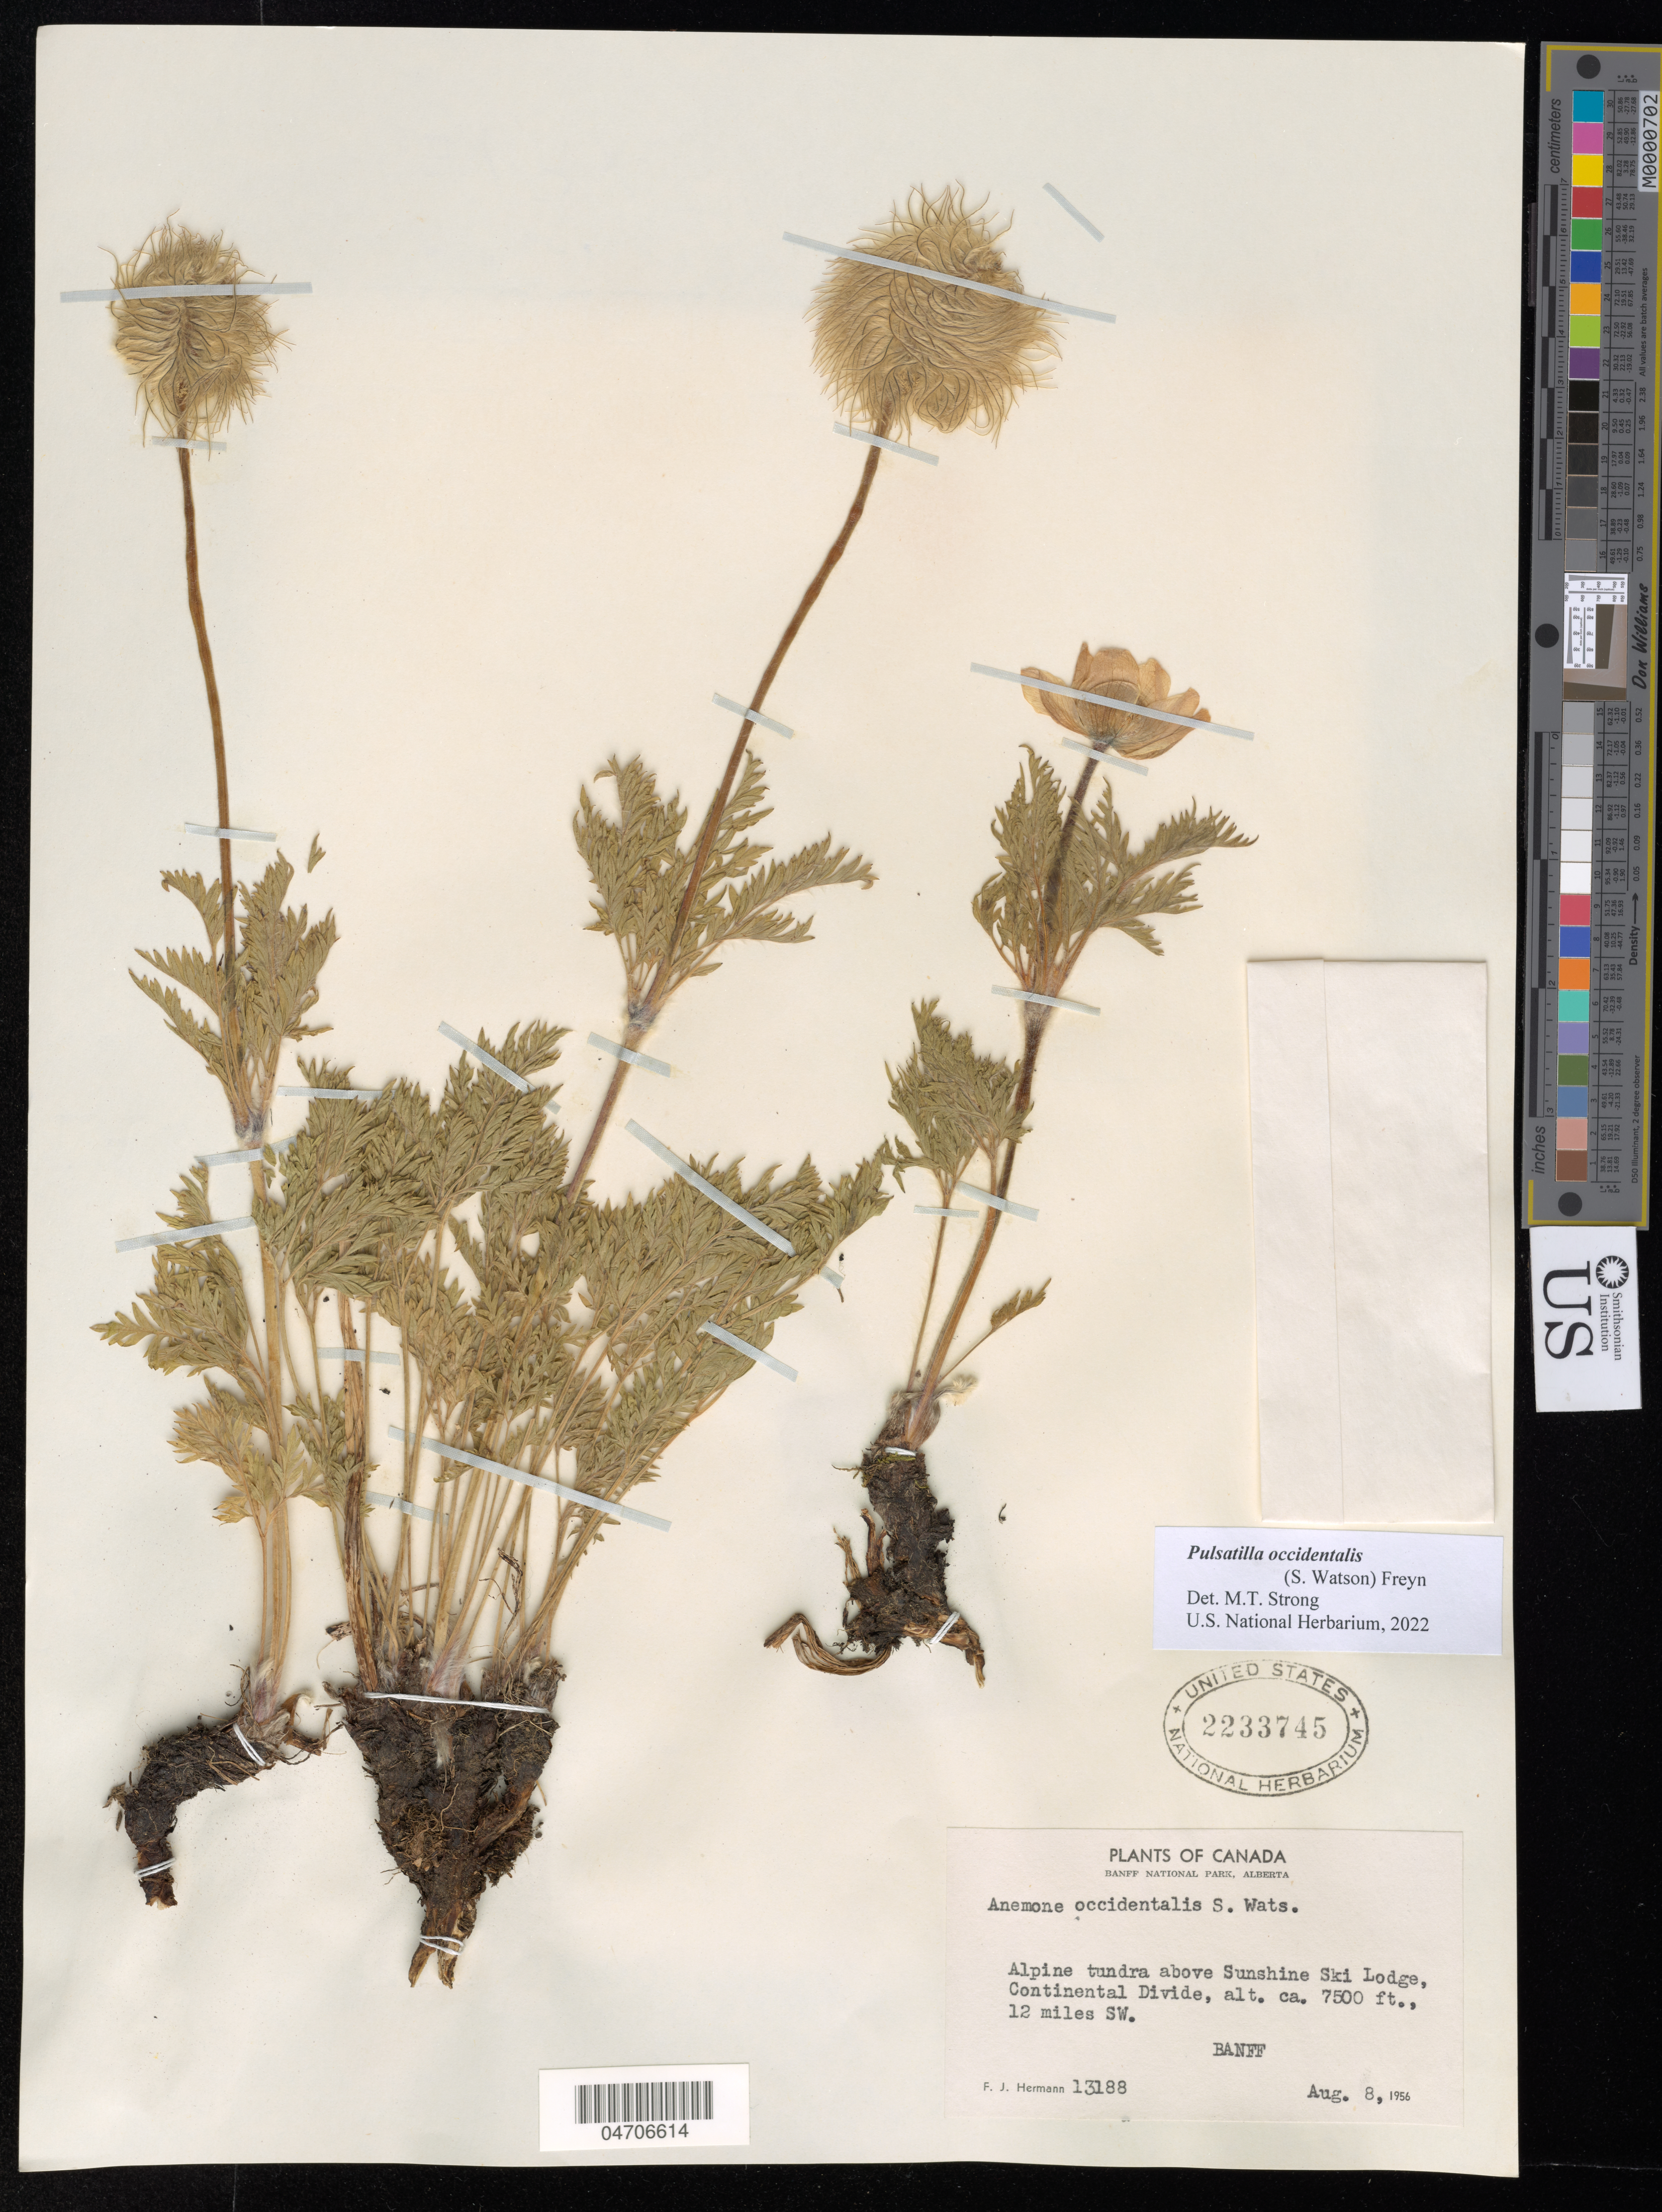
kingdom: Plantae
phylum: Tracheophyta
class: Magnoliopsida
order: Ranunculales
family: Ranunculaceae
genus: Pulsatilla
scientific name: Pulsatilla occidentalis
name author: (S. Watson) Freyn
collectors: F. J. Hermann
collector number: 13188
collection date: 1956-08-08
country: Canada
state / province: Alberta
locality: Banff National Park. Alpine tundra above Sunshine Ski Lodge, Continental Divide, 12 miles SW. Banff.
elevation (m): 2286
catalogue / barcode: US 2233745